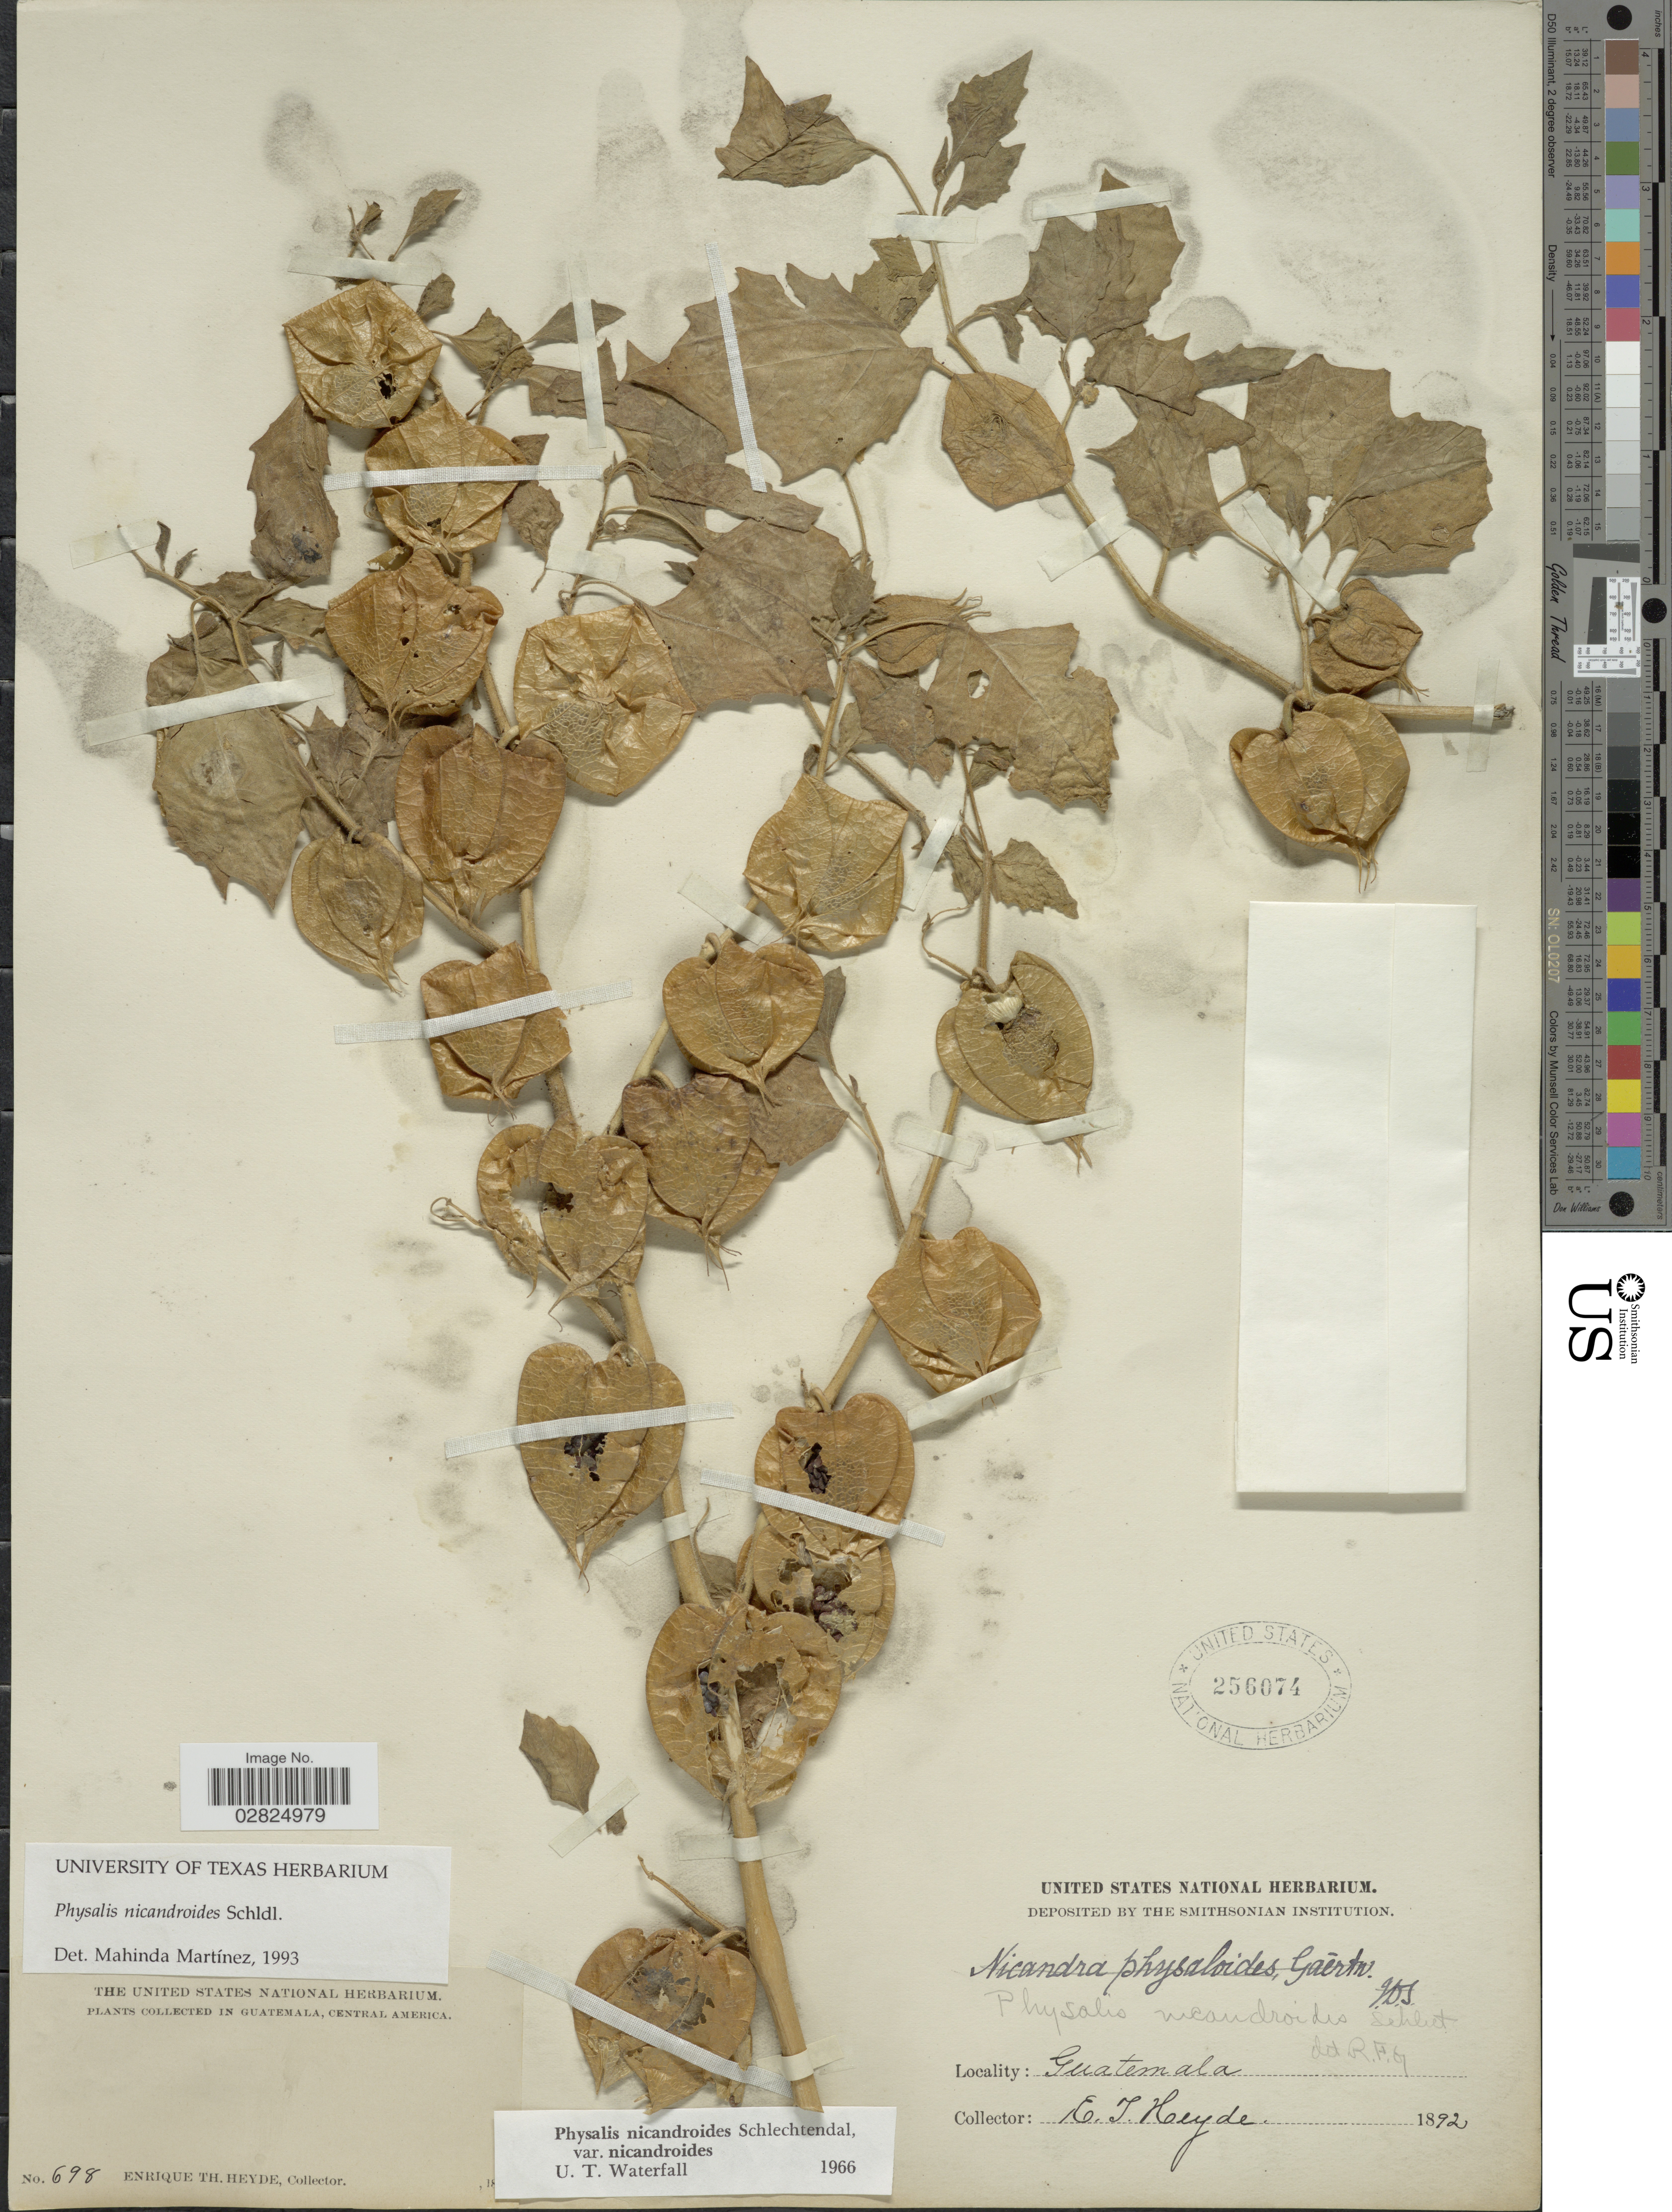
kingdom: Plantae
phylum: Tracheophyta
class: Magnoliopsida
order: Solanales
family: Solanaceae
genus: Physalis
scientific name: Physalis nicandroides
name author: Schltdl.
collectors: E. T. Heyde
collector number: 698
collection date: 1892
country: Guatemala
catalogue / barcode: US 256074